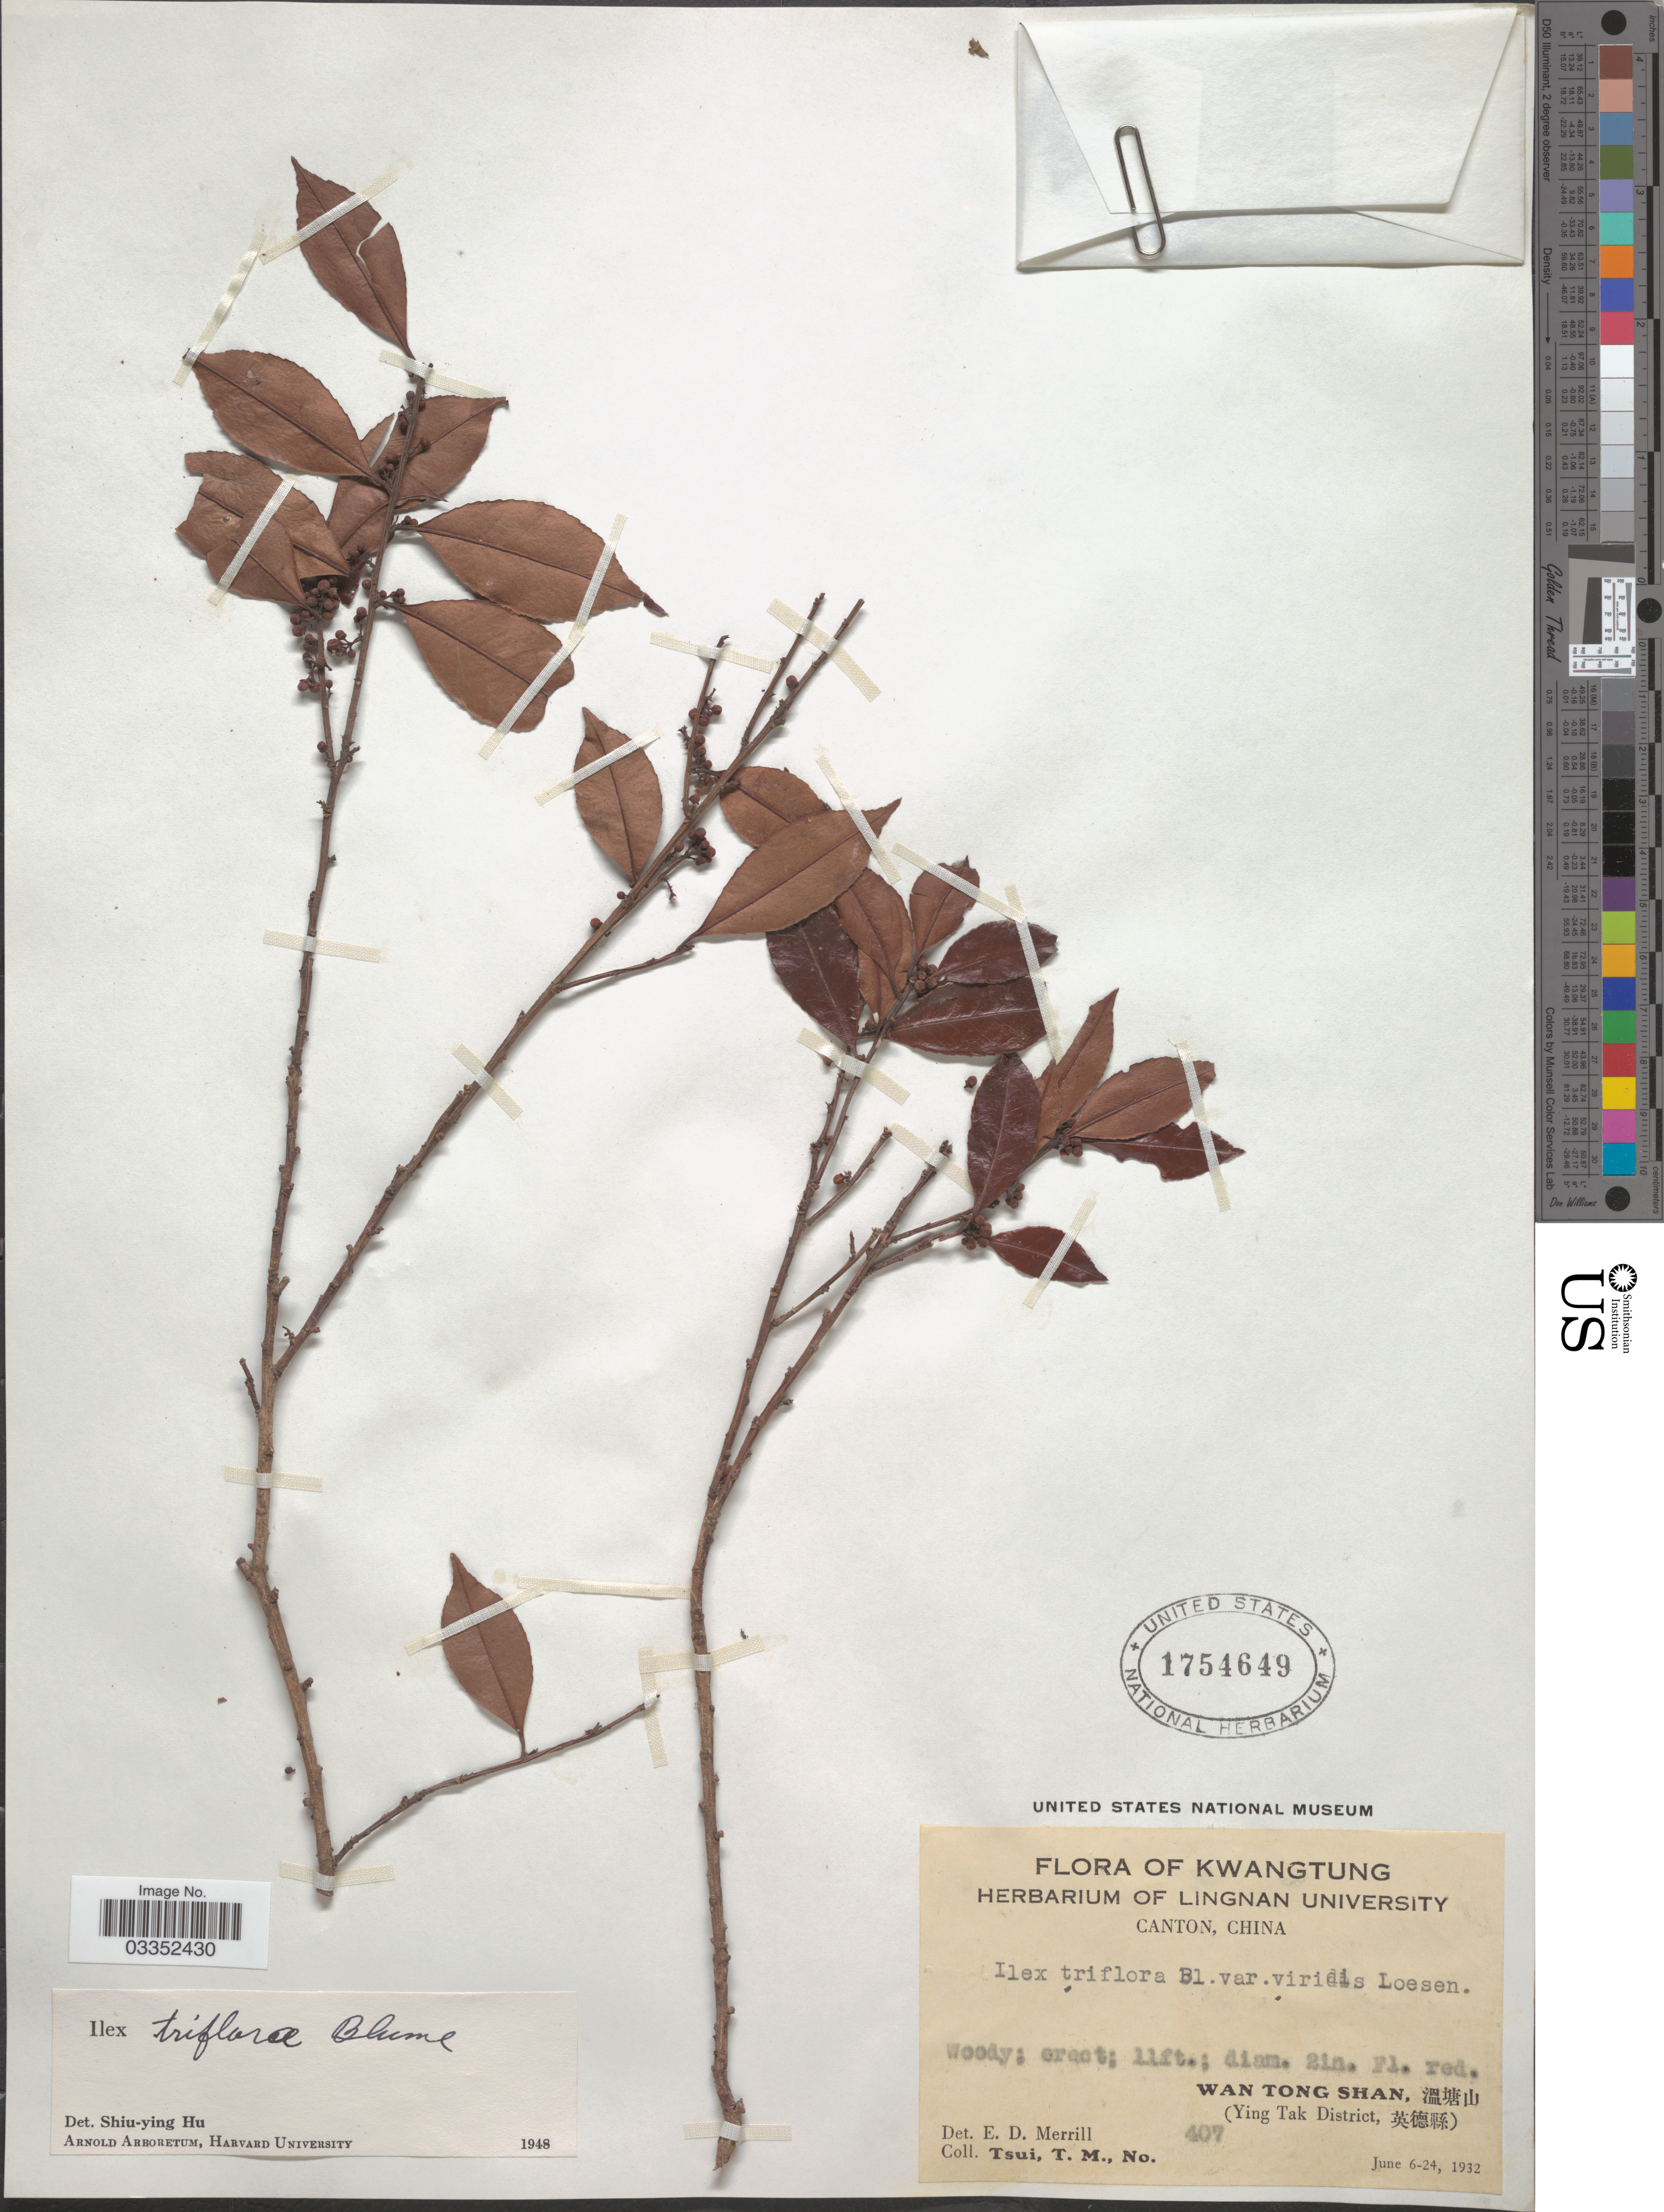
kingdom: Plantae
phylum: Tracheophyta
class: Magnoliopsida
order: Aquifoliales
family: Aquifoliaceae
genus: Ilex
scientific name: Ilex triflora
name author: Blume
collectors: T. Tsui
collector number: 407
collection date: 1932-06-06/1932-06-24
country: China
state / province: Guangdong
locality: Kwatung,Wan Tong Shan, (Ying Tak District.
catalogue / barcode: US 1754649